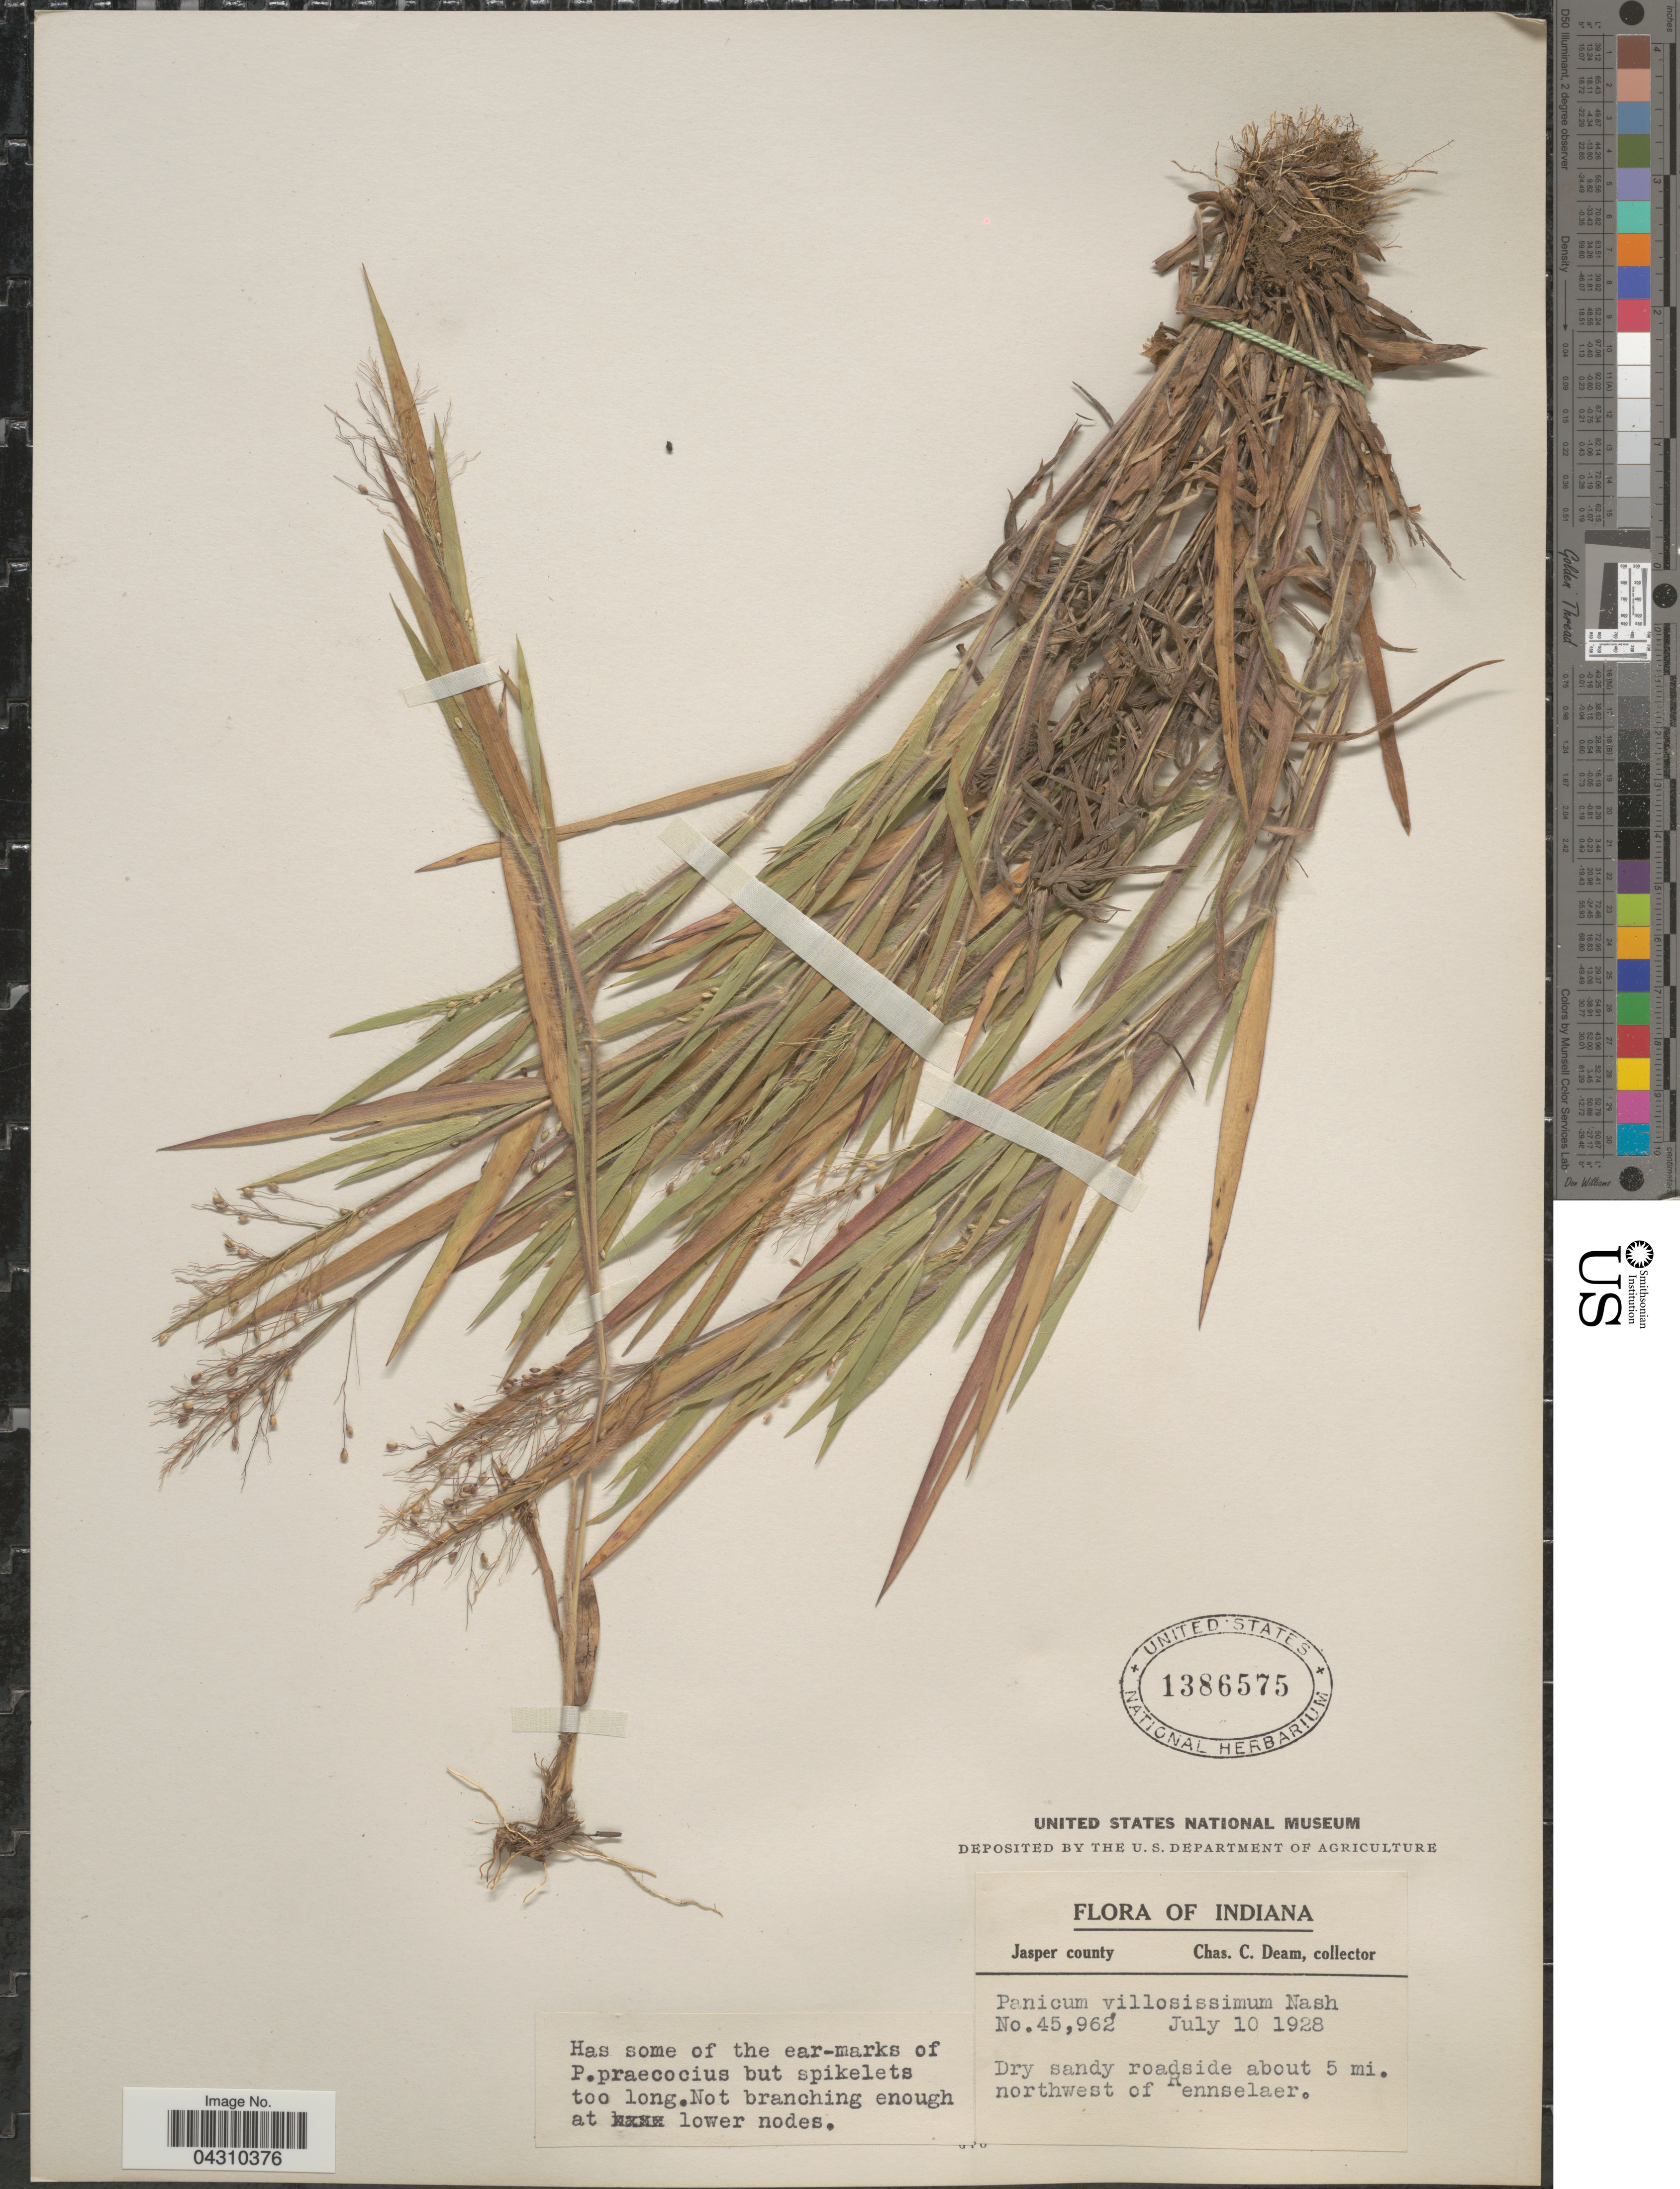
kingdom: Plantae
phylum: Tracheophyta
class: Liliopsida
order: Poales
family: Poaceae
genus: Dichanthelium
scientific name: Dichanthelium acuminatum var. acuminatum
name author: (Sw.) Gould & C.A. Clark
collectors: C. C. Deam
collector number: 45962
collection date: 1928-07-10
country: United States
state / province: Indiana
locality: Jasper county. Dry sandy roadside about 5 mi. northwest of Rennselaer.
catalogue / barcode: US 1386575